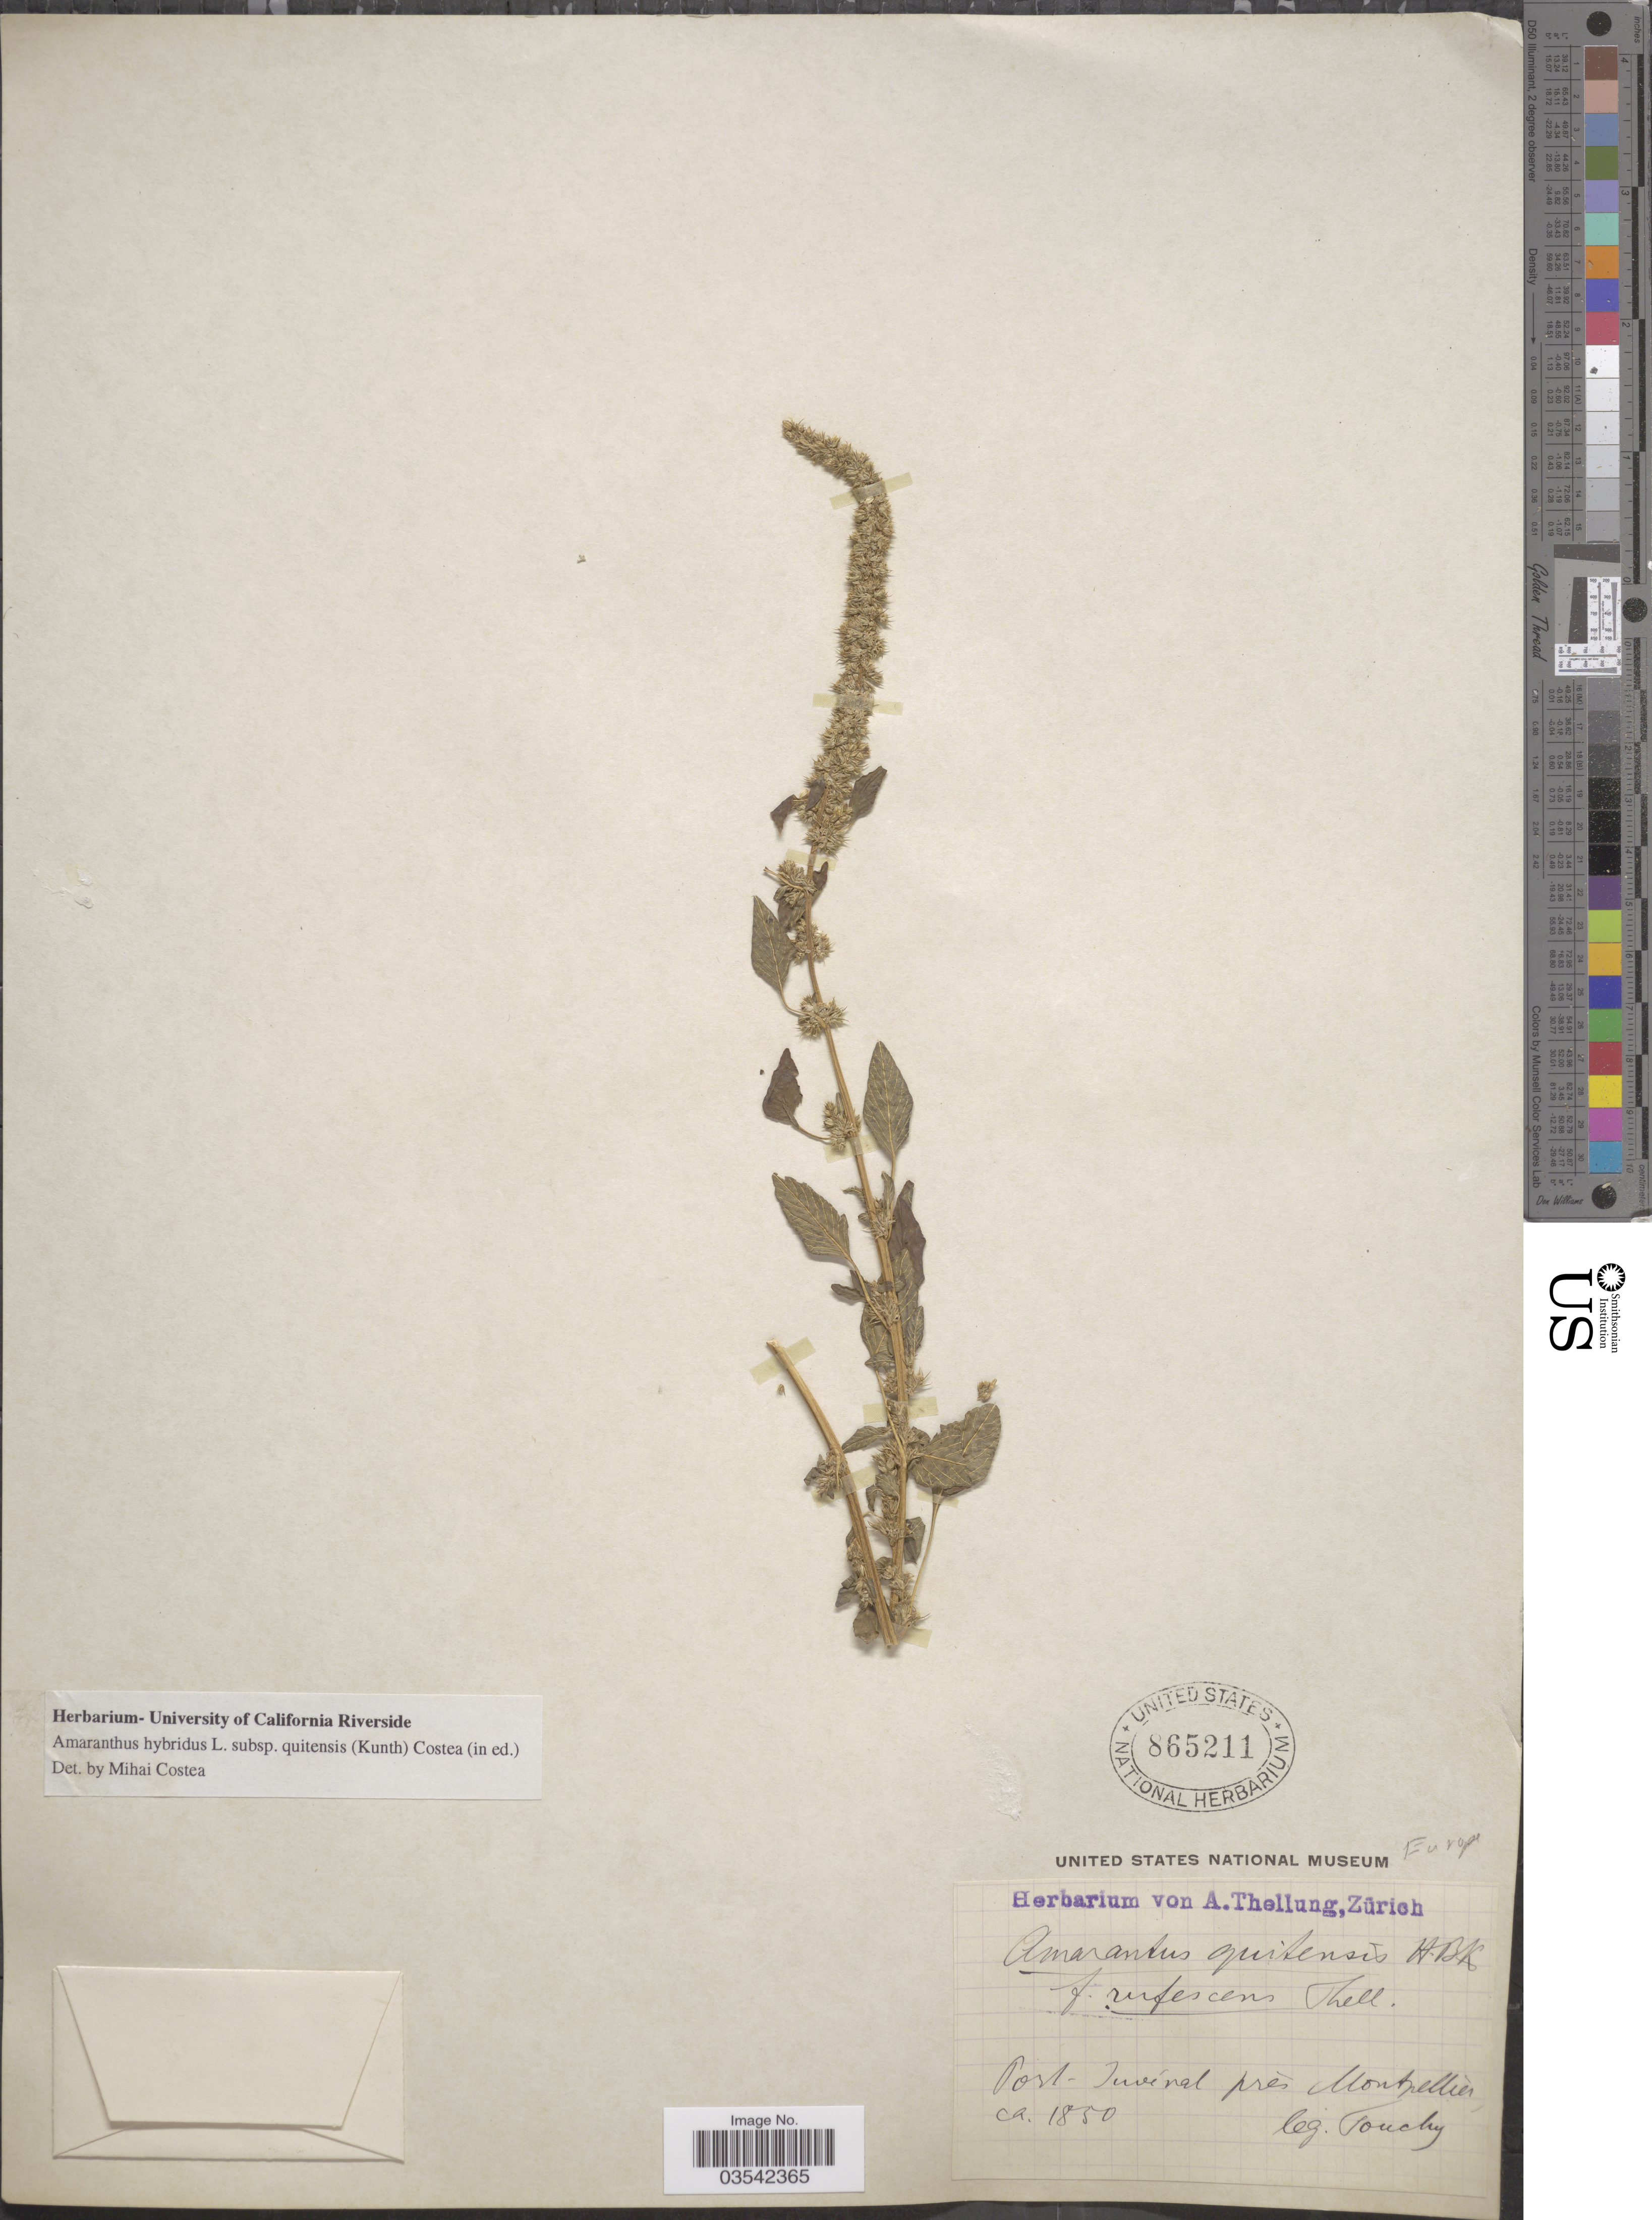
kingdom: Plantae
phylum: Tracheophyta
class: Magnoliopsida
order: Caryophyllales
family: Amaranthaceae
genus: Amaranthus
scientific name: Amaranthus hybridus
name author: L.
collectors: Touchy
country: Switzerland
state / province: Zurich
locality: Port Juvénal près Montpellier.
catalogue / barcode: US 865211